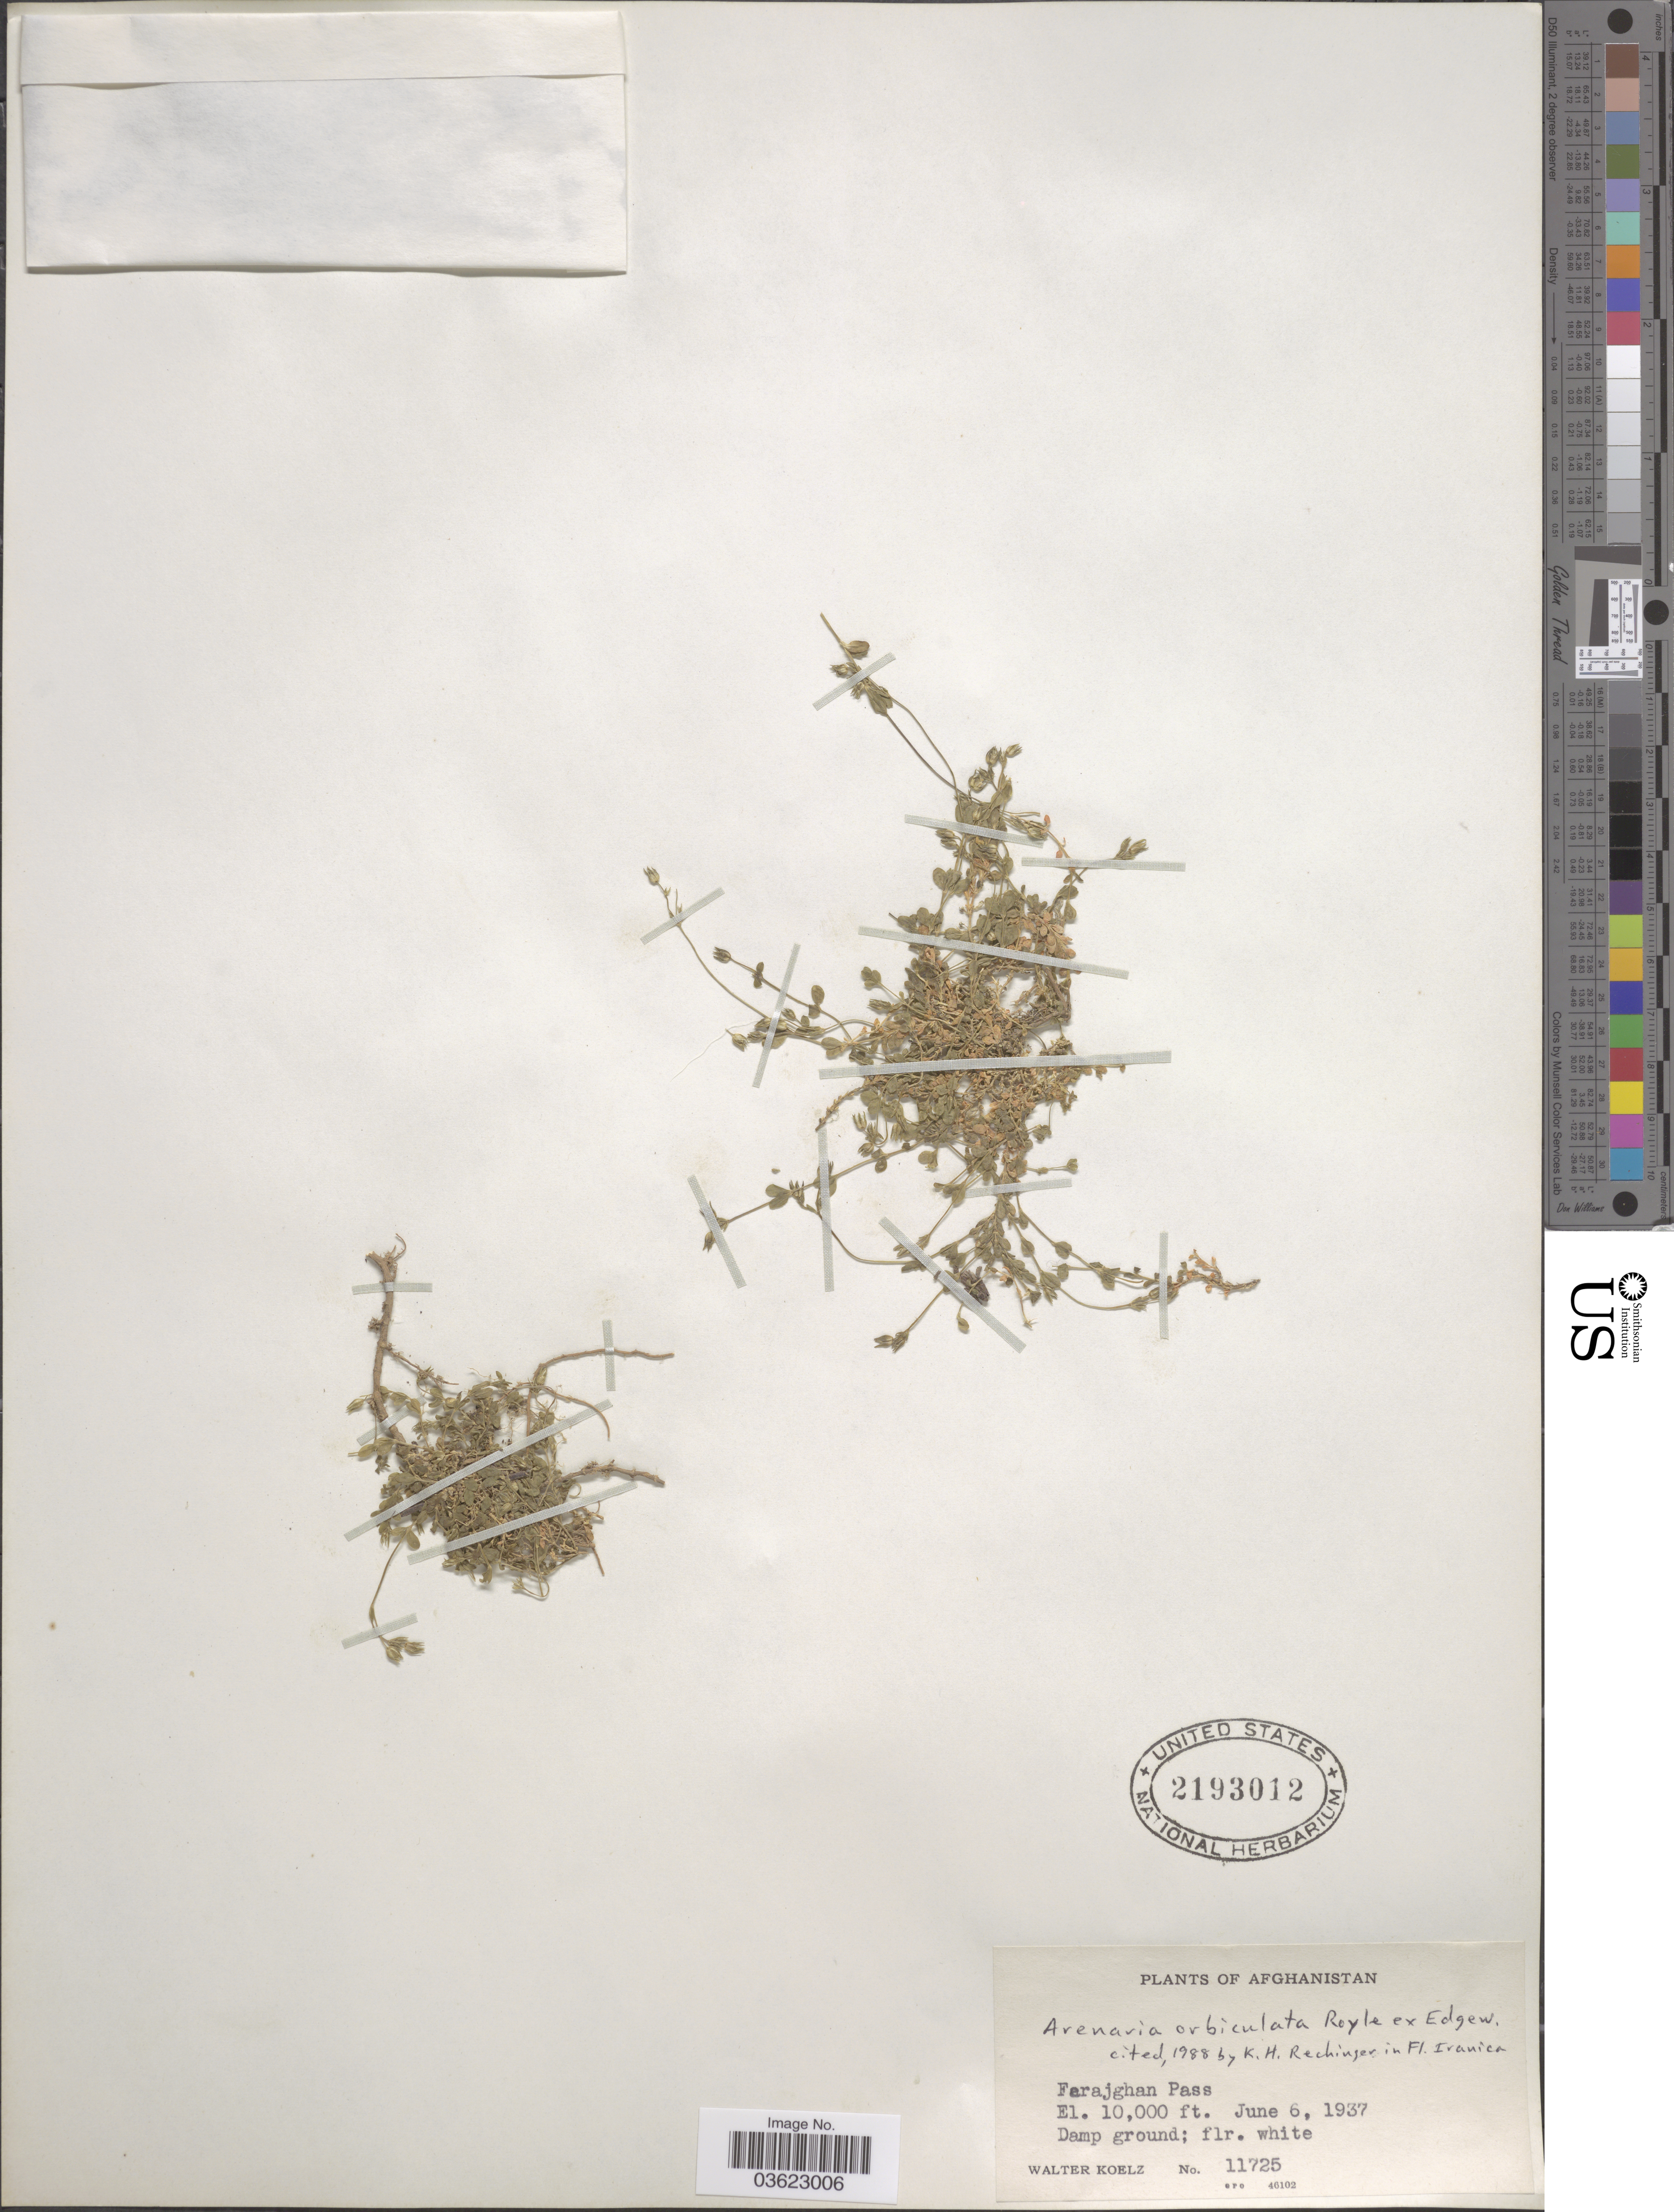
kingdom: Plantae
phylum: Tracheophyta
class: Magnoliopsida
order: Caryophyllales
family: Caryophyllaceae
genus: Arenaria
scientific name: Arenaria orbiculata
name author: Royle ex Edgew. & Hook. f.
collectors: W. N. Koelz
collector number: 11725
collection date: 1937-06-06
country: Afghanistan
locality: Farajghan Pass.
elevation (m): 3048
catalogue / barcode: US 2193012